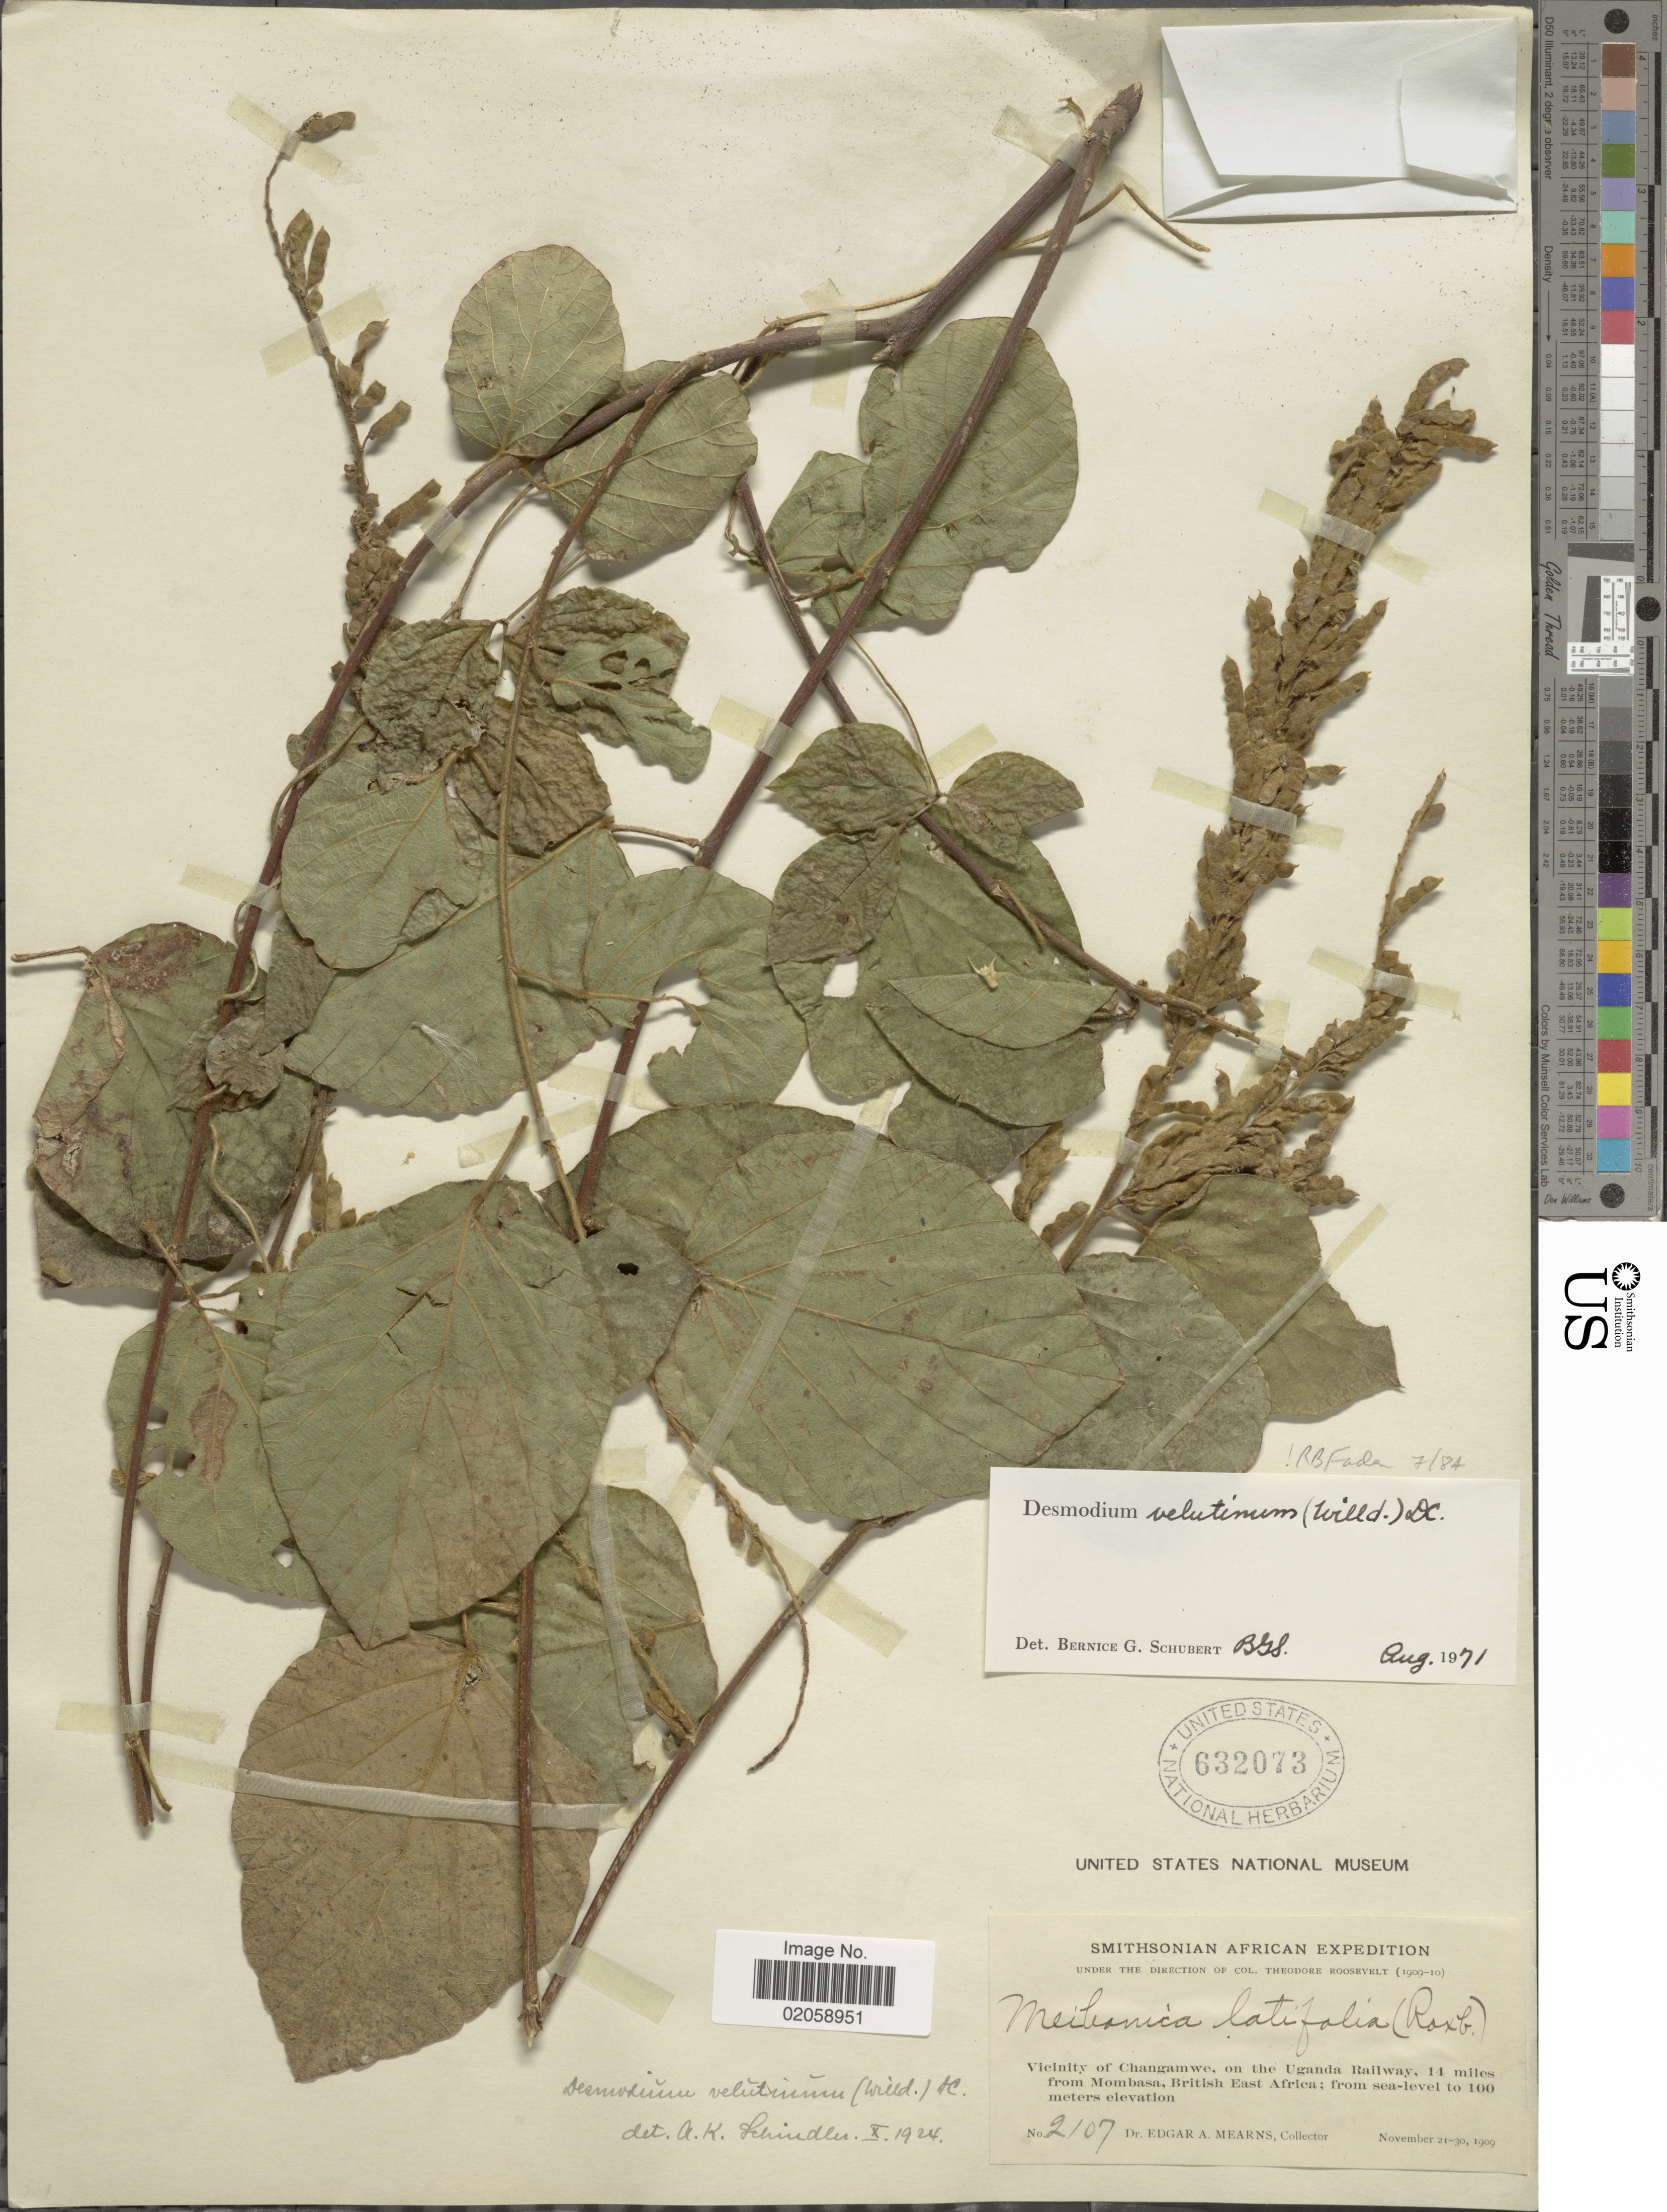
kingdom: Plantae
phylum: Tracheophyta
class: Magnoliopsida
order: Fabales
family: Fabaceae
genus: Polhillides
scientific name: Polhillides velutina subsp. velutina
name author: (Willd.) H. Ohashi & K. Ohashi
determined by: Strong, Mark T., (BOT), Smithsonian Institution - National Museum of Natural History (UNITED STATES)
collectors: E. A. Mearns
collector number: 2107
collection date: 1909-11-21/1909-11-30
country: Kenya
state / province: Mombasa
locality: Vicinity of Changamwe, on the Uganda Railway, 14 miles from Mombasa, British East Africa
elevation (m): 100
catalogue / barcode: US 632073